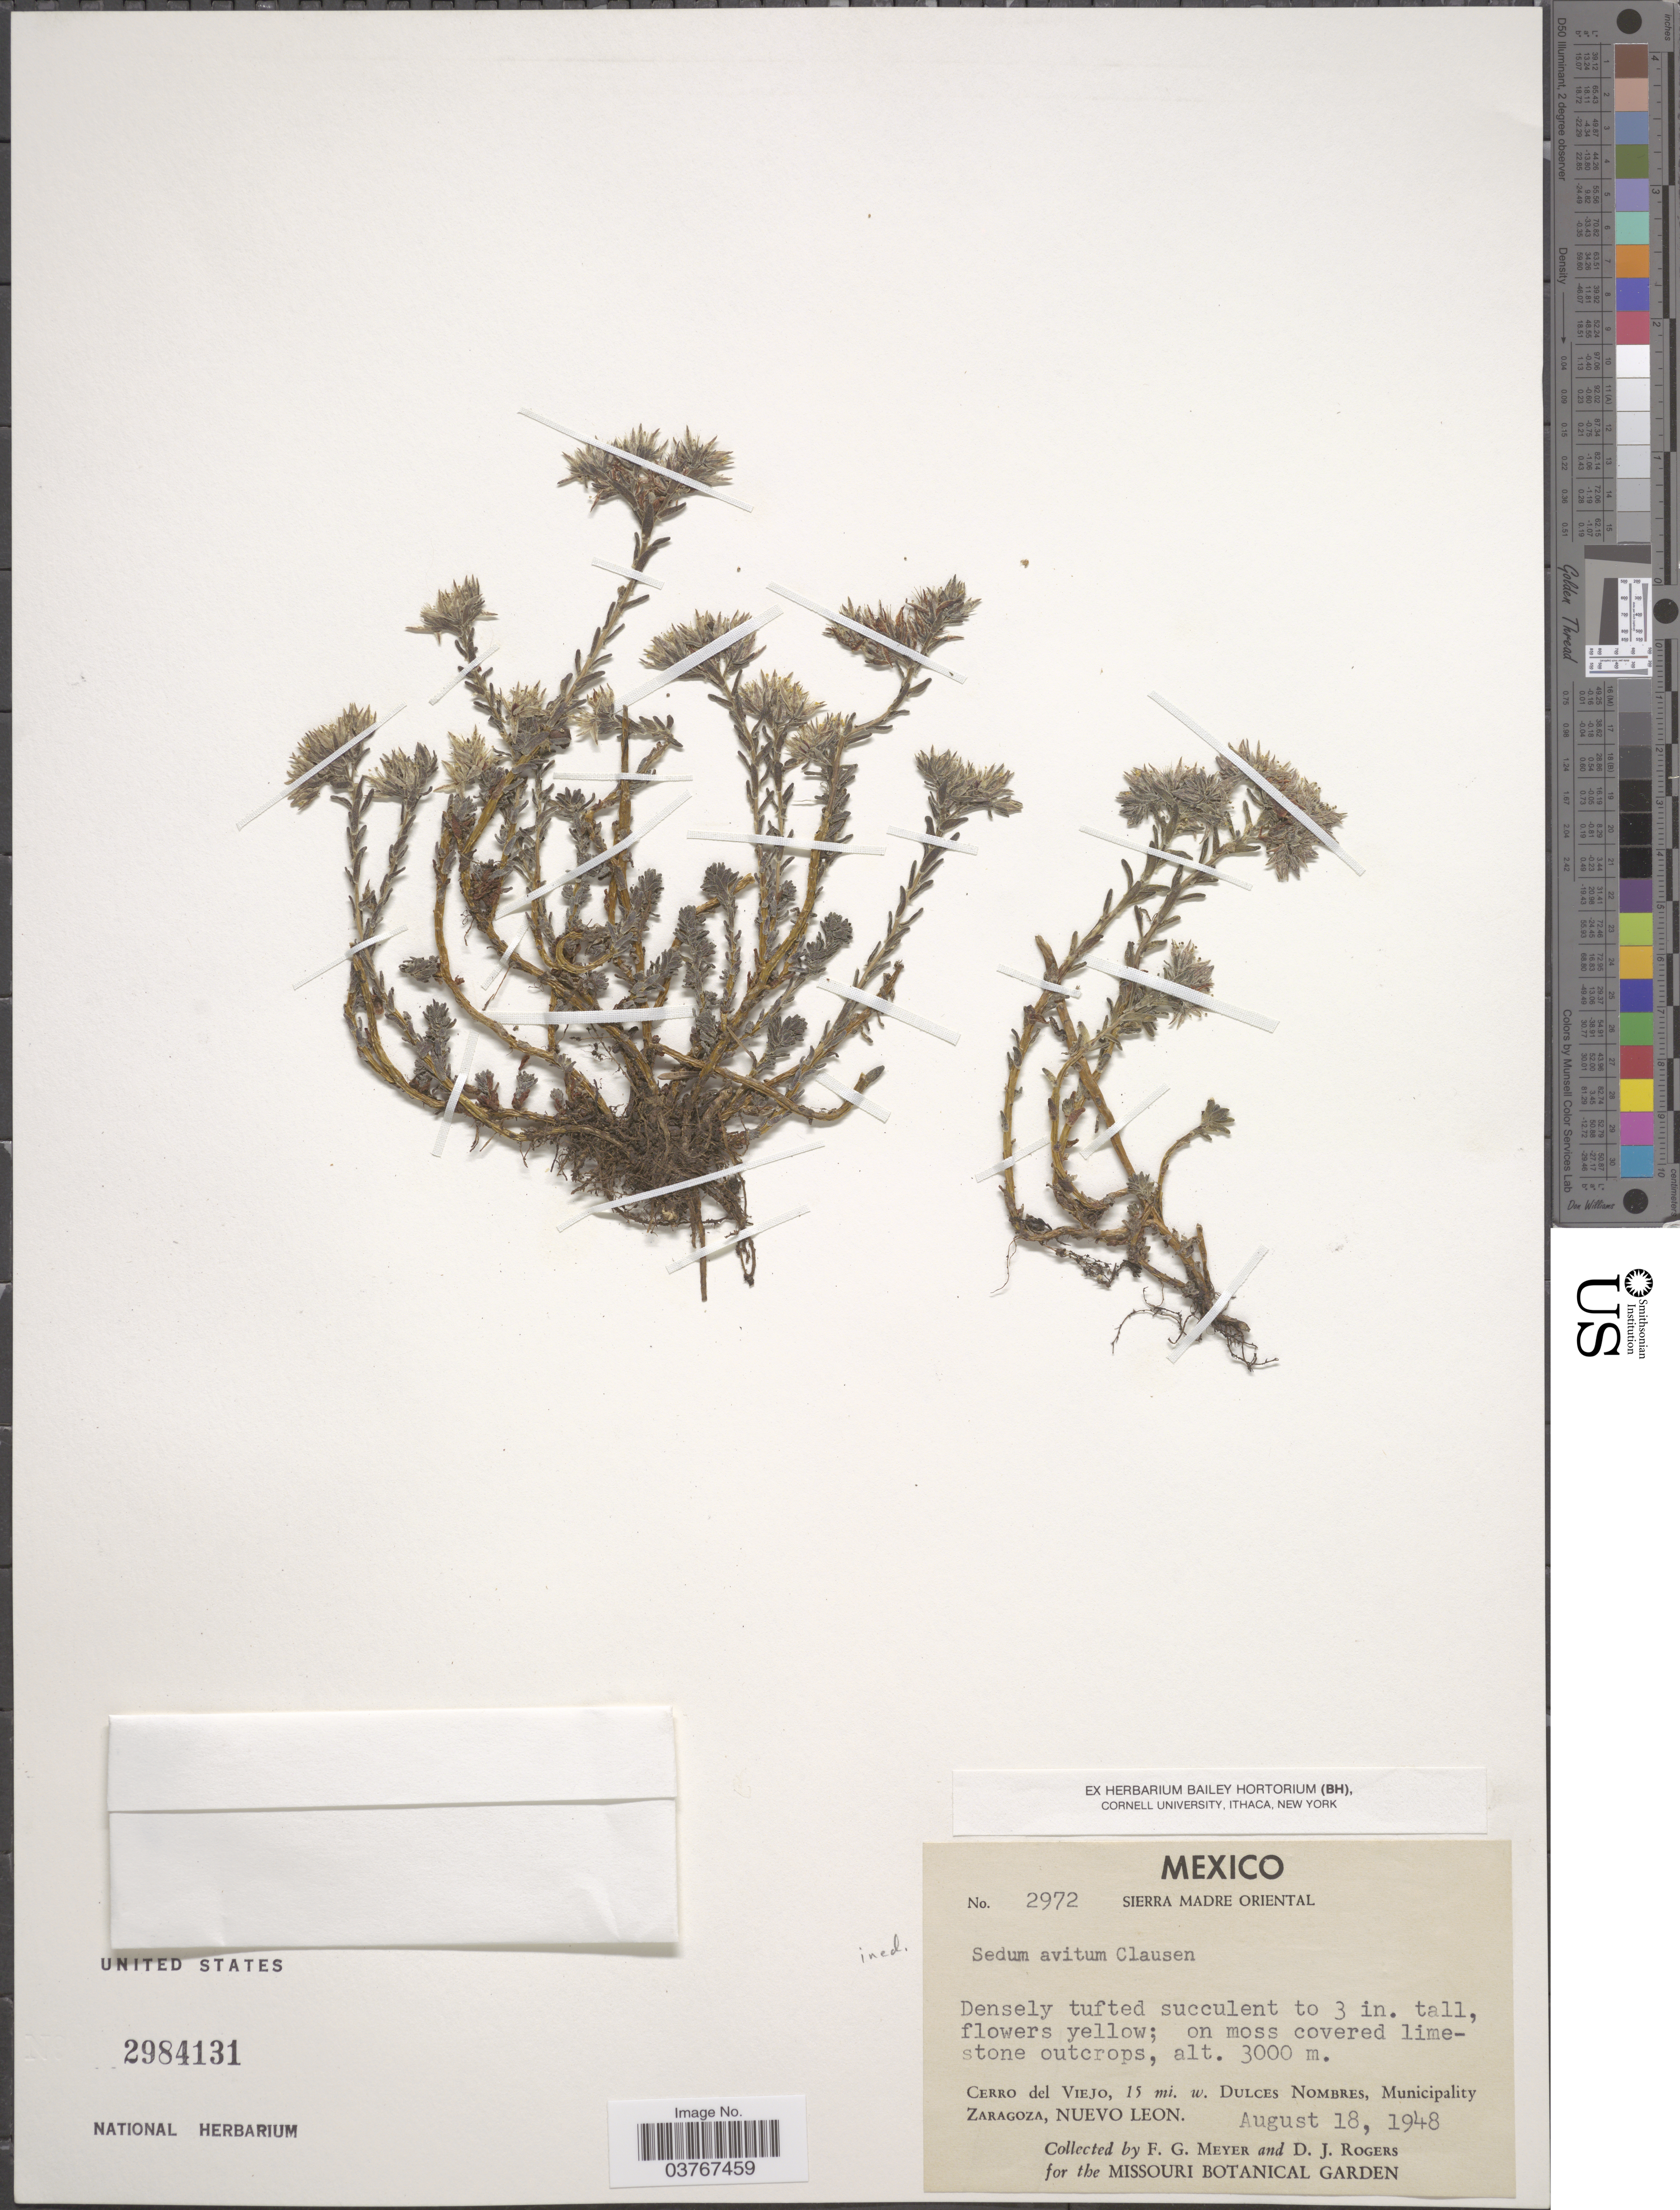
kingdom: Plantae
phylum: Tracheophyta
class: Magnoliopsida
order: Saxifragales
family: Crassulaceae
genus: Sedum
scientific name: Sedum sp.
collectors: F. G. Meyer & D. J. Rogers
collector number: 2972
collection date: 1948-08-18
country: Mexico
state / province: Nuevo León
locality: Sierra Madre Oriental. Cerro del Viejo, 15 mi. w. Dulces Nombres, Municipality Zaragoza.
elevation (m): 3000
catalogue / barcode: US 2984131